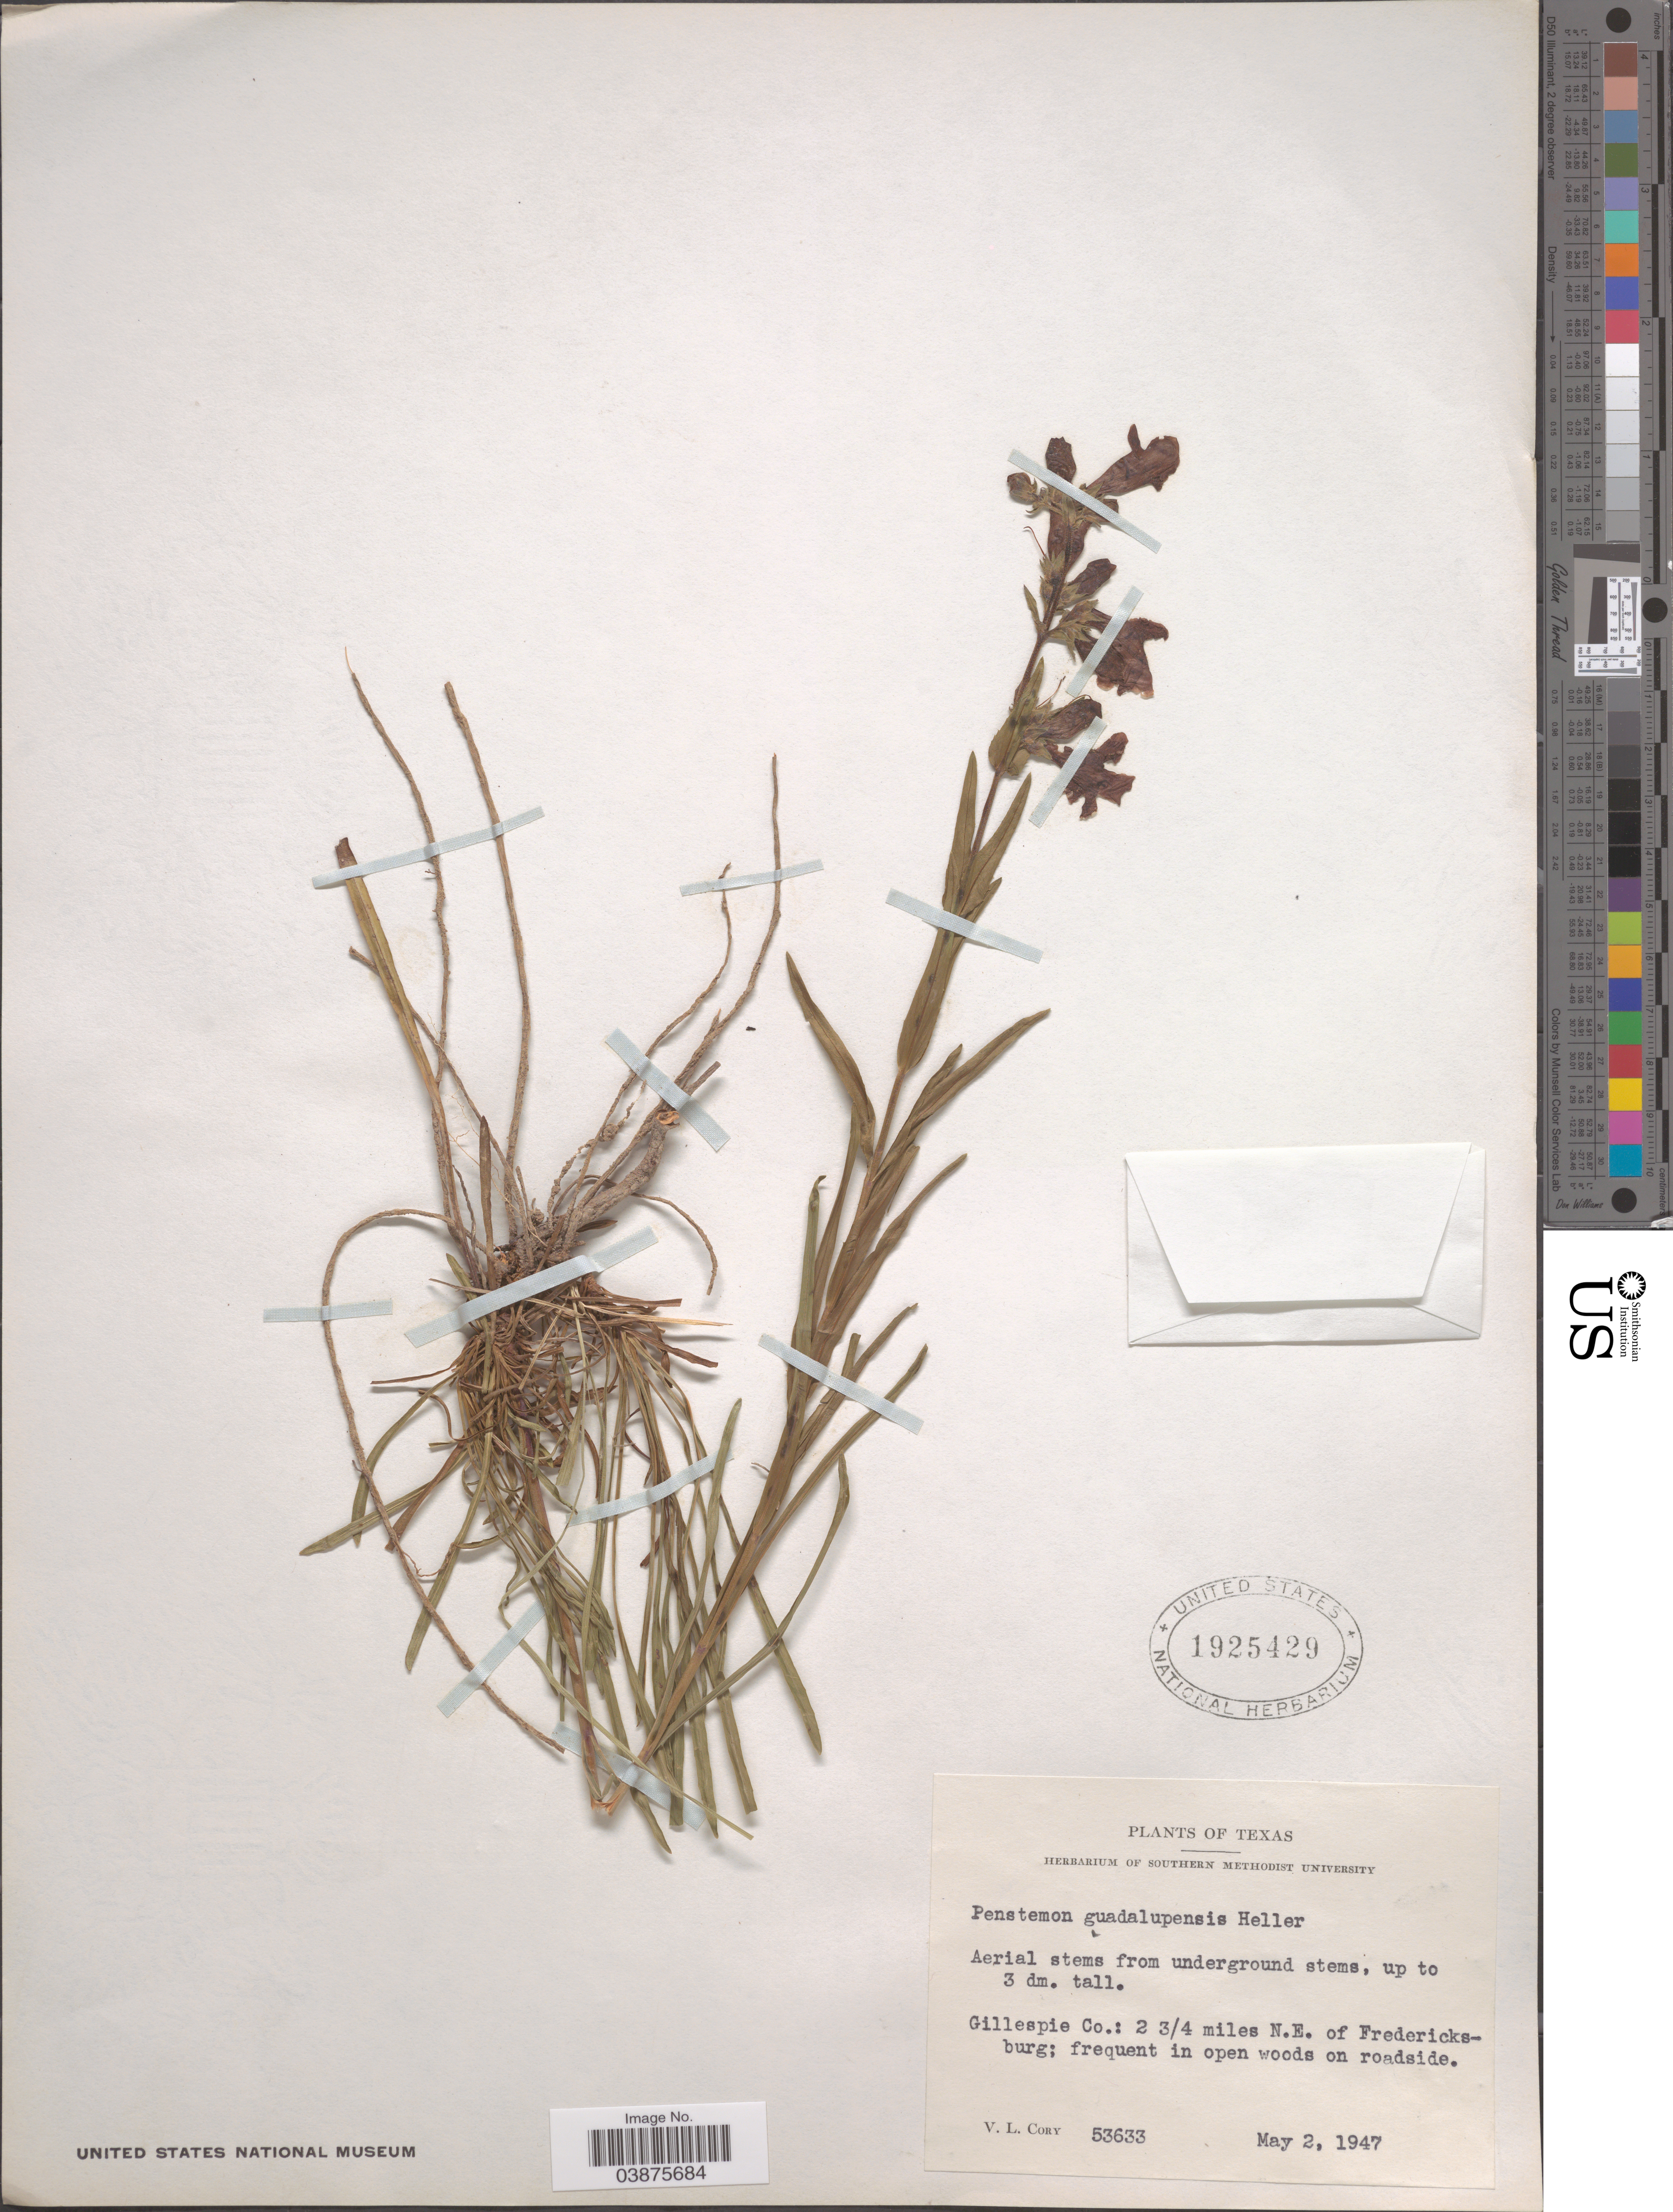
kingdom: Plantae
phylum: Tracheophyta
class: Magnoliopsida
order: Lamiales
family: Plantaginaceae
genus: Penstemon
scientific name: Penstemon guadalupensis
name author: A. Heller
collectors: V. Cory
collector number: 53633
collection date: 1947-05-02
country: United States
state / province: Texas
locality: Gillespie Co.: 2 ¾ miles N.E. of Fredericksburg.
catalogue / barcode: US 1925429